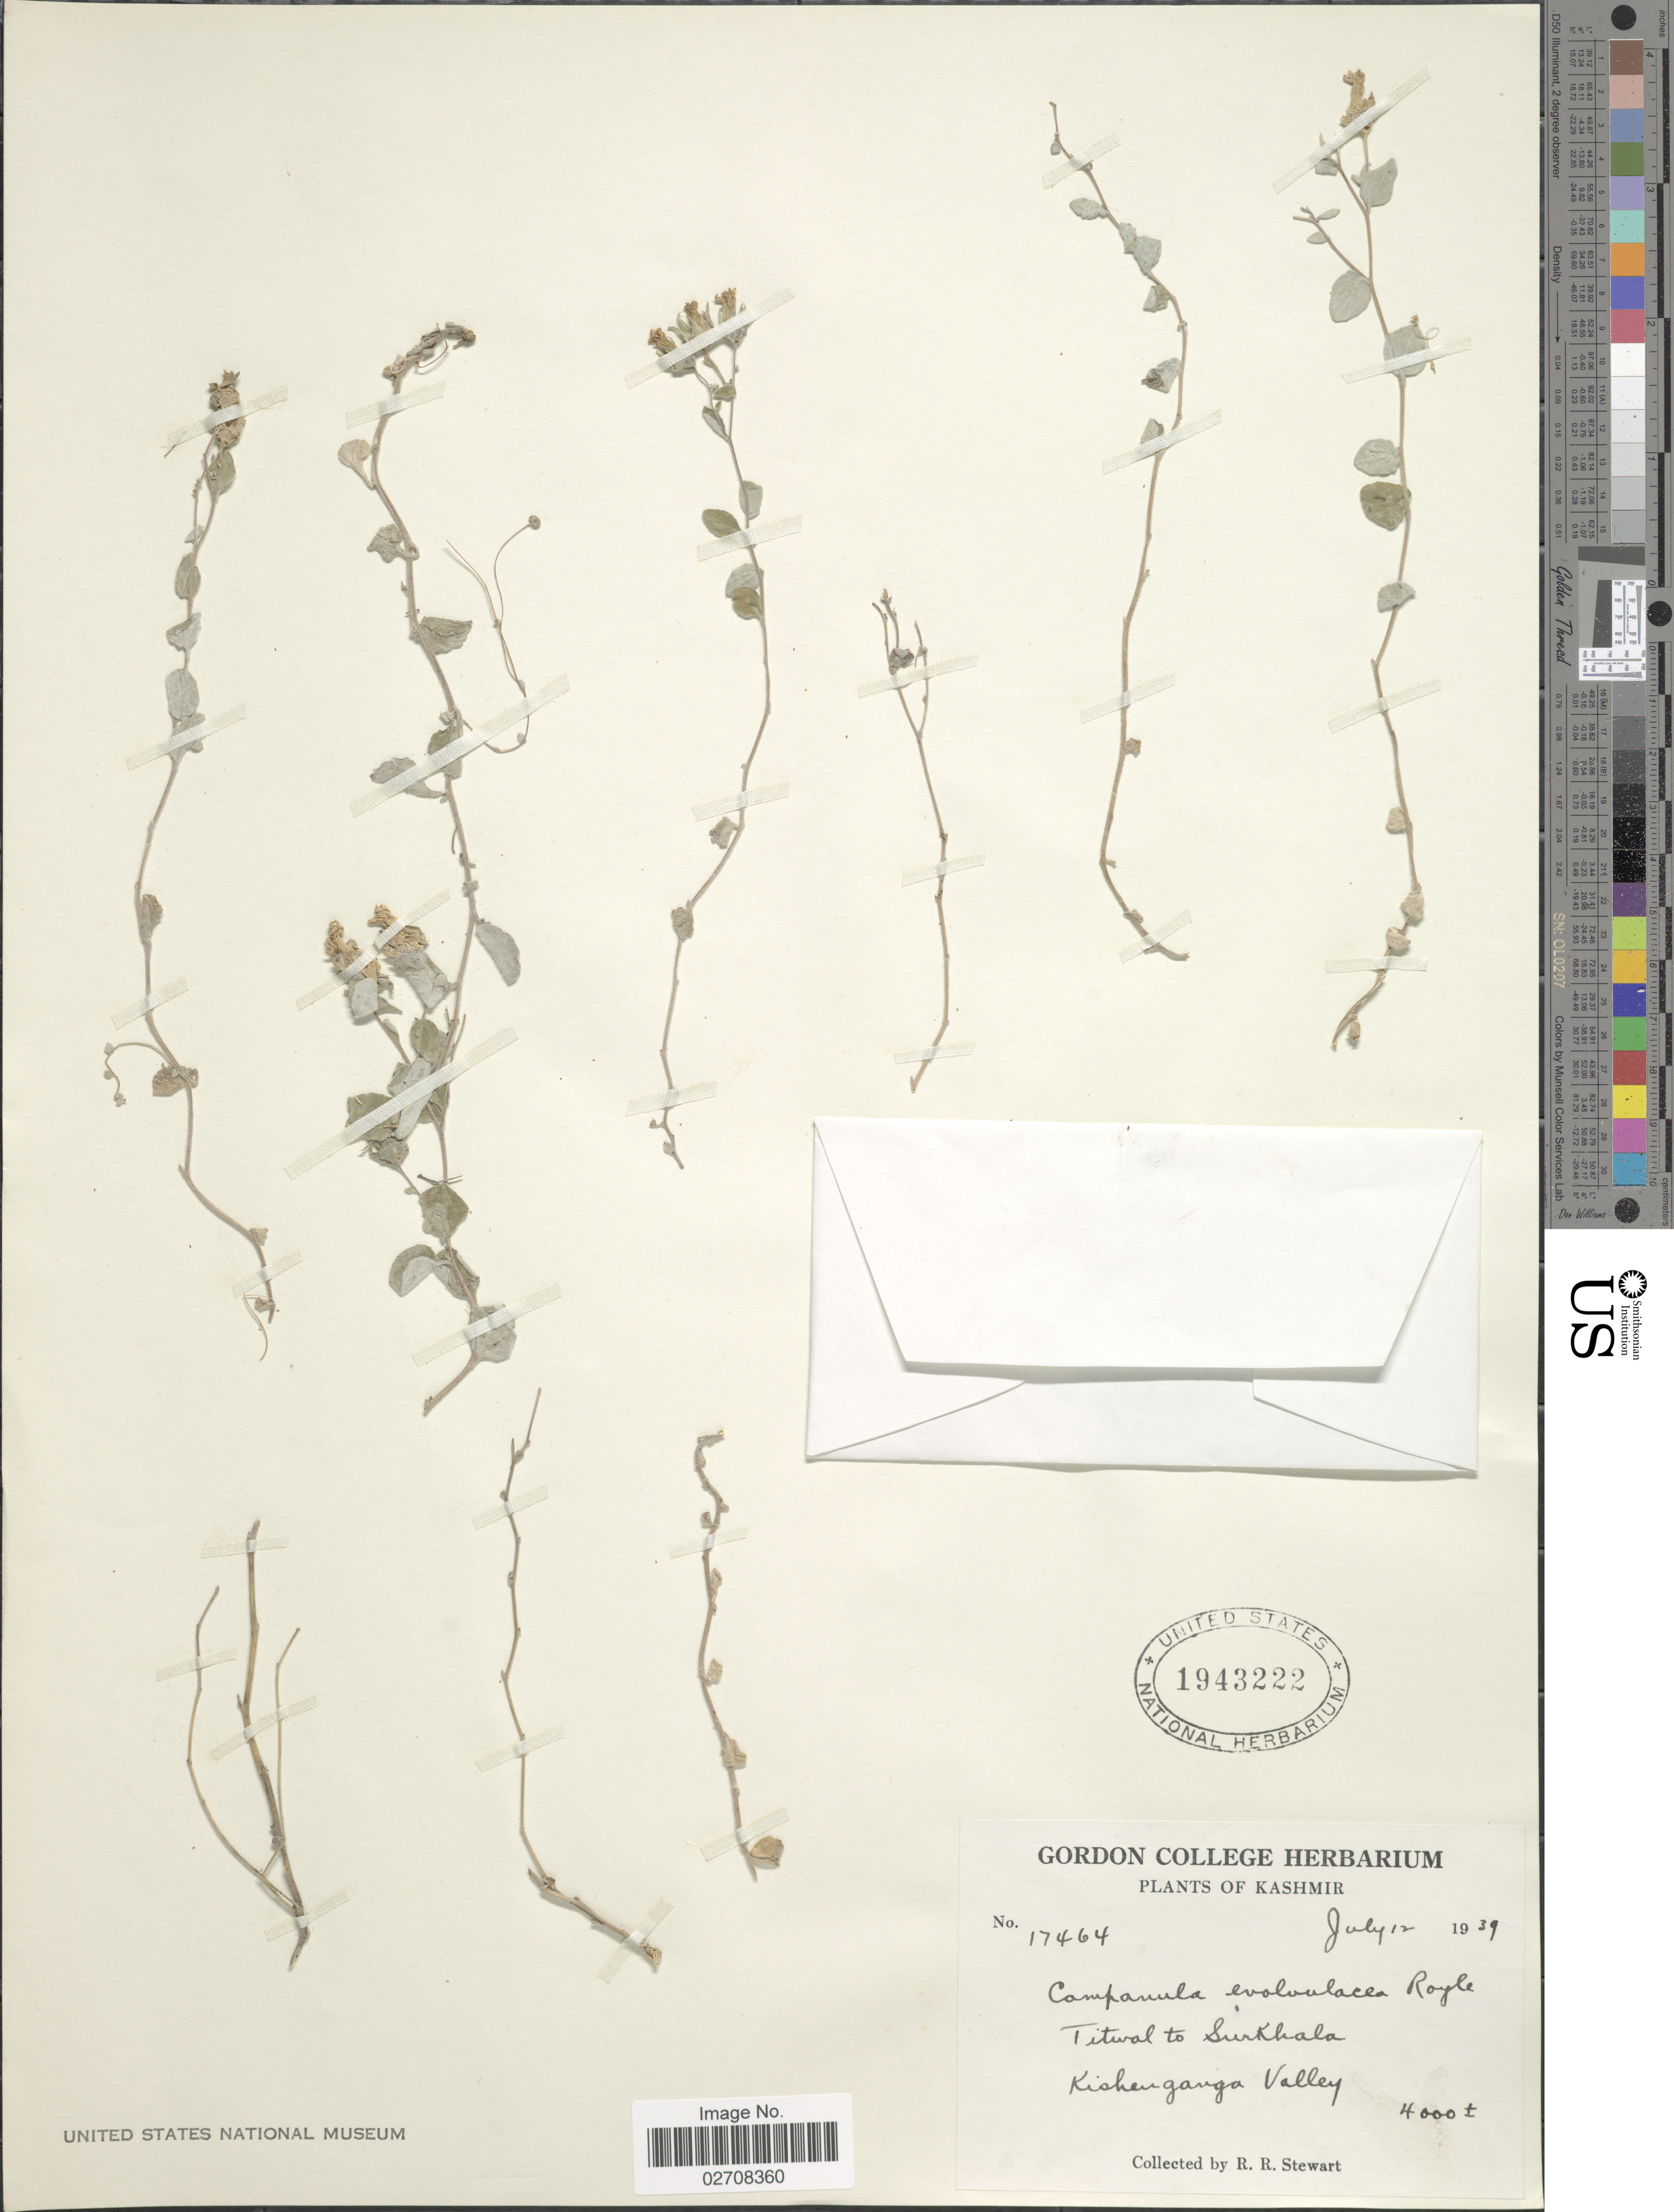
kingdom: Plantae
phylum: Tracheophyta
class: Magnoliopsida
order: Asterales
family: Campanulaceae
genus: Campanula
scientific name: Campanula evolvulacea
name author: Royle ex A. DC.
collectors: R. R. Stewart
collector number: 17464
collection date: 1939-07-12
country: Pakistan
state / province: Azad Kashmir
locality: Kashmir. Titwal to Surkhala, Kishenganga Valley.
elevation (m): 1219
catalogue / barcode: US 1943222